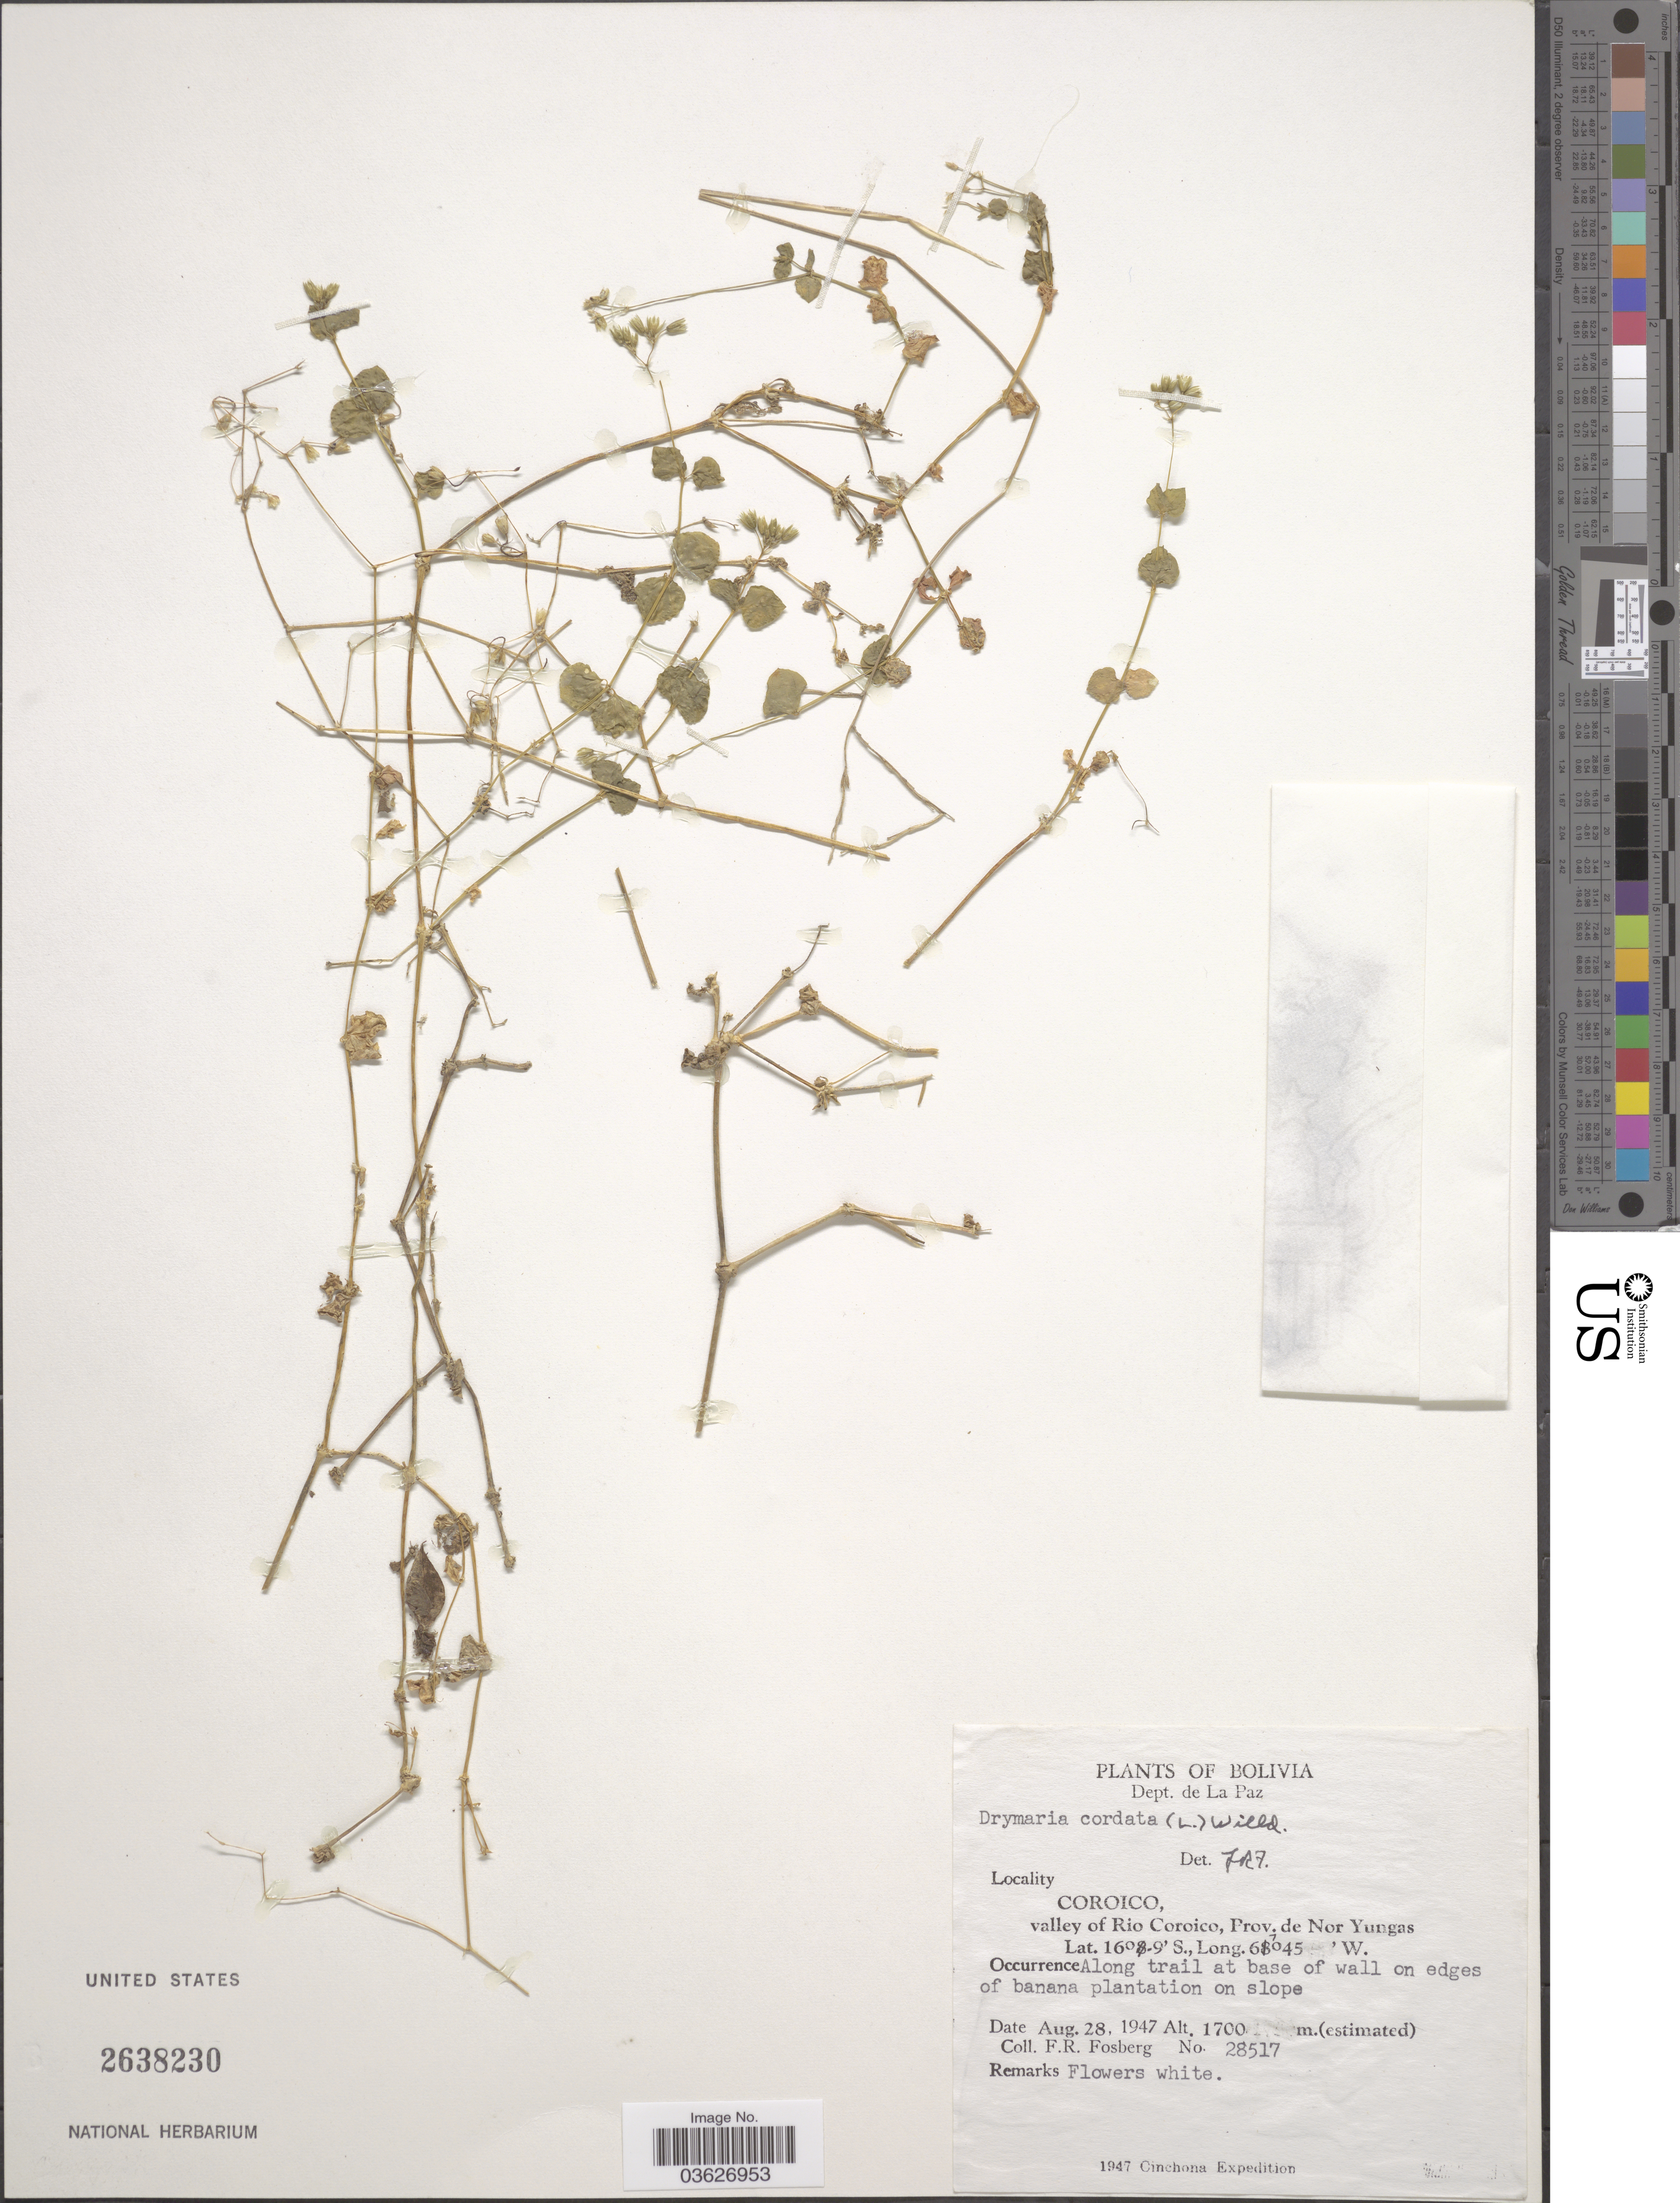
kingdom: Plantae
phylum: Tracheophyta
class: Magnoliopsida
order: Caryophyllales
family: Caryophyllaceae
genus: Drymaria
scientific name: Drymaria cordata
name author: (L.) Willd. ex Schult.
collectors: F. R. Fosberg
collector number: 28517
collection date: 1947-08-28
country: Bolivia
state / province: La Paz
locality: Dept. de La Paz. Coroico, valley of Rio Coroico, Prov. de Nor Yungas. Along trail at base of wall on edges of banana plantation on slope.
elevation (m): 1700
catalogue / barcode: US 2638230